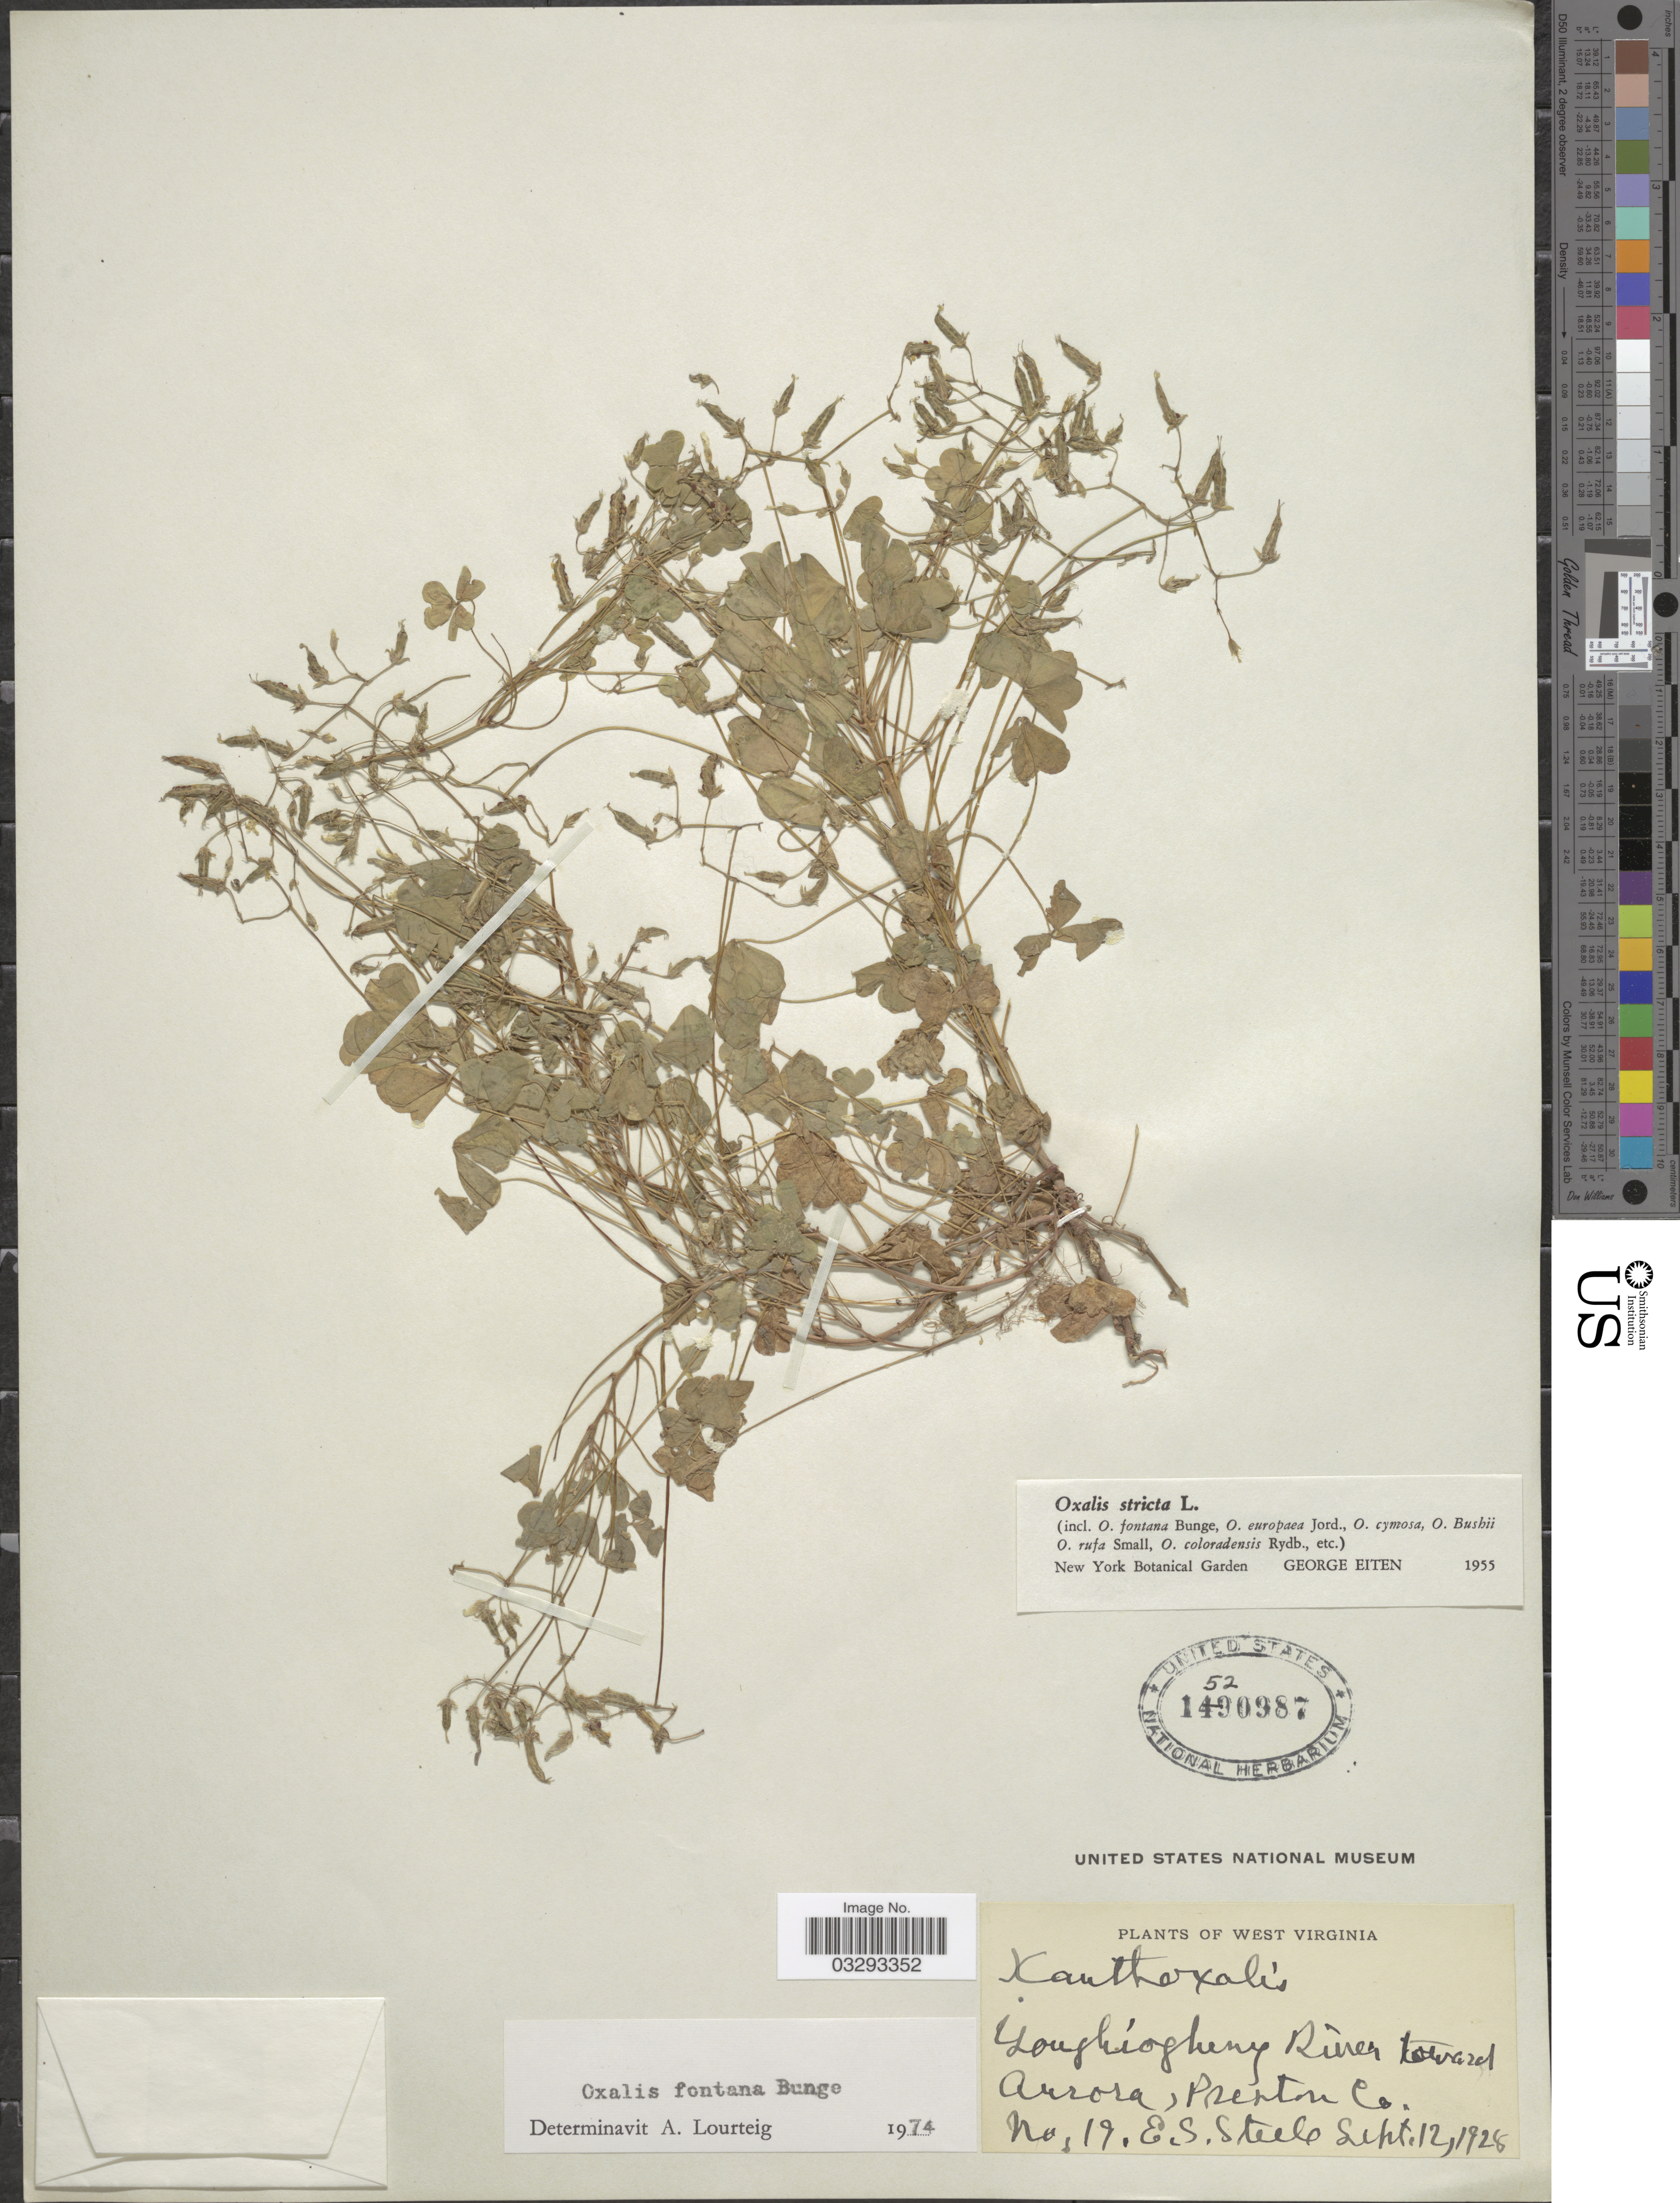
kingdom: Plantae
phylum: Tracheophyta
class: Magnoliopsida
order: Oxalidales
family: Oxalidaceae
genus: Oxalis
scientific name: Oxalis fontana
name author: Bunge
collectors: E. Steele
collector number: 19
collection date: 1928-09-12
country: United States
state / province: West Virginia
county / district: Preston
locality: Youghiogheny River toward Arrora,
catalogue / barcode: US 1520987